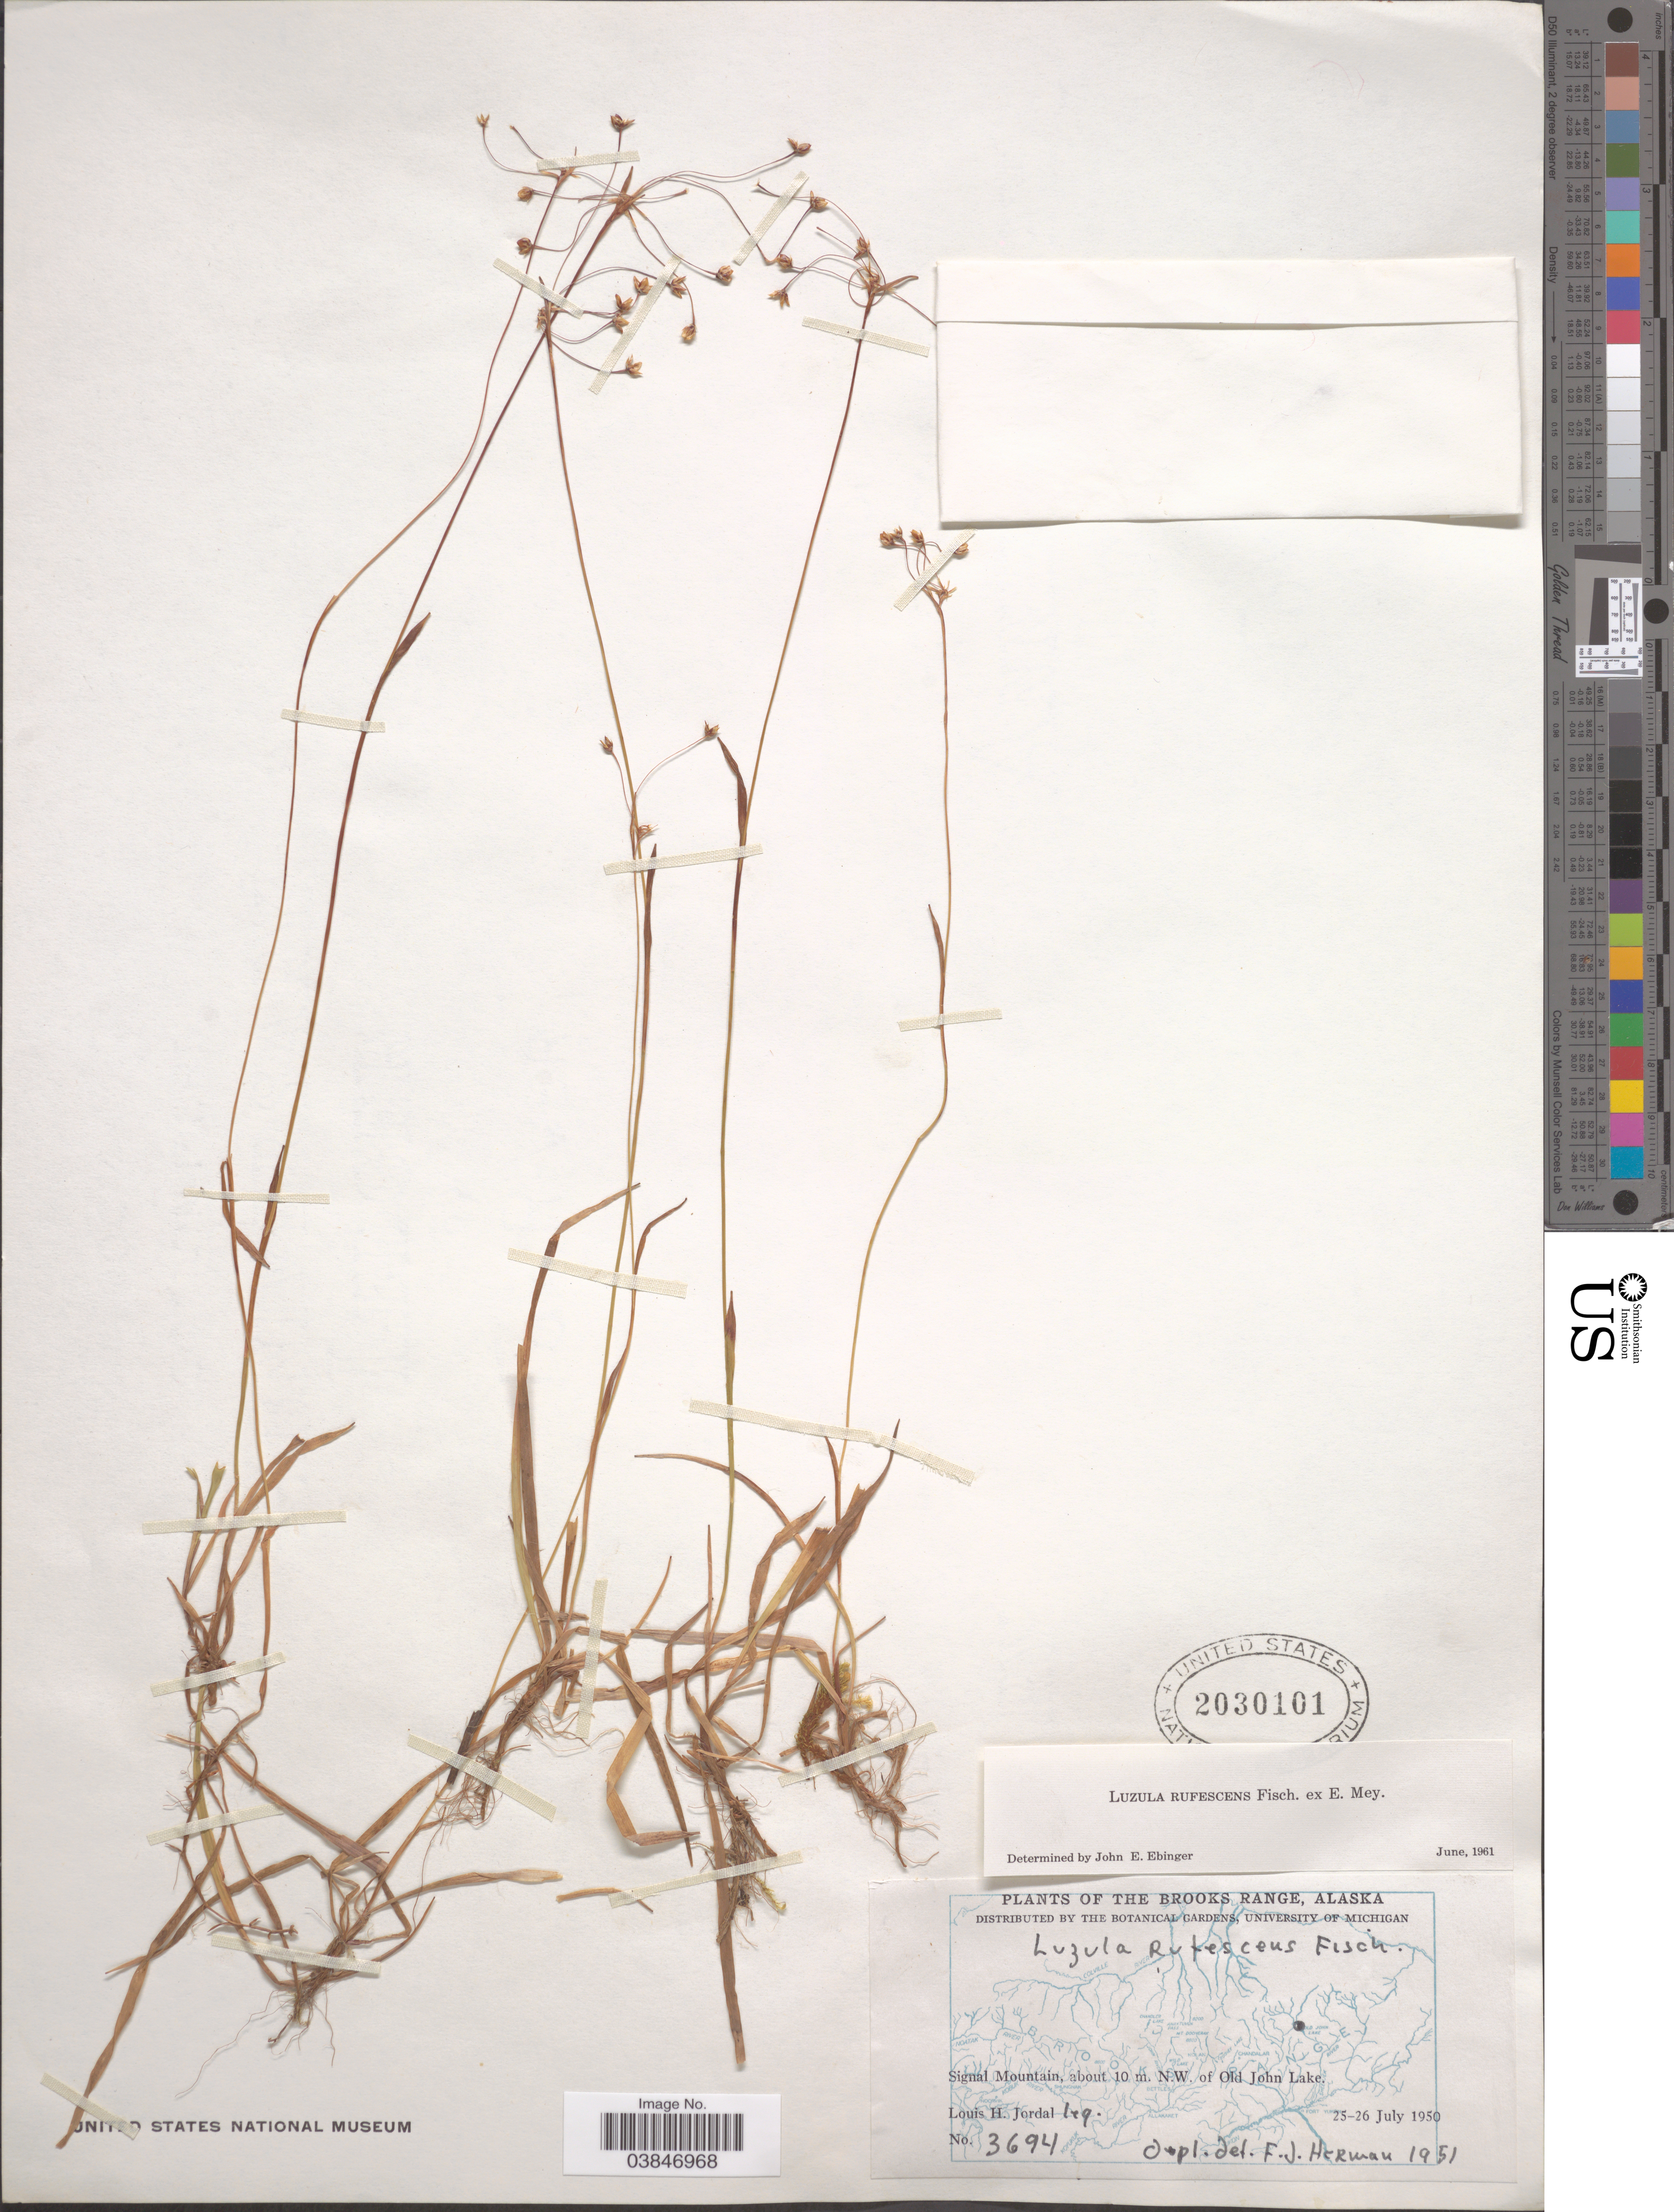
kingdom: Plantae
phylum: Tracheophyta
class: Liliopsida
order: Poales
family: Juncaceae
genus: Luzula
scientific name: Luzula rufescens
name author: Fisch. ex E. Mey.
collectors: L. Jordal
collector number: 3694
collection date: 1950-07-25/1950-07-26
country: United States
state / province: Alaska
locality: The Brooks Range. Signal Mountain, N.W. of Old John Lake.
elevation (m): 10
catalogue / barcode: US 2030101